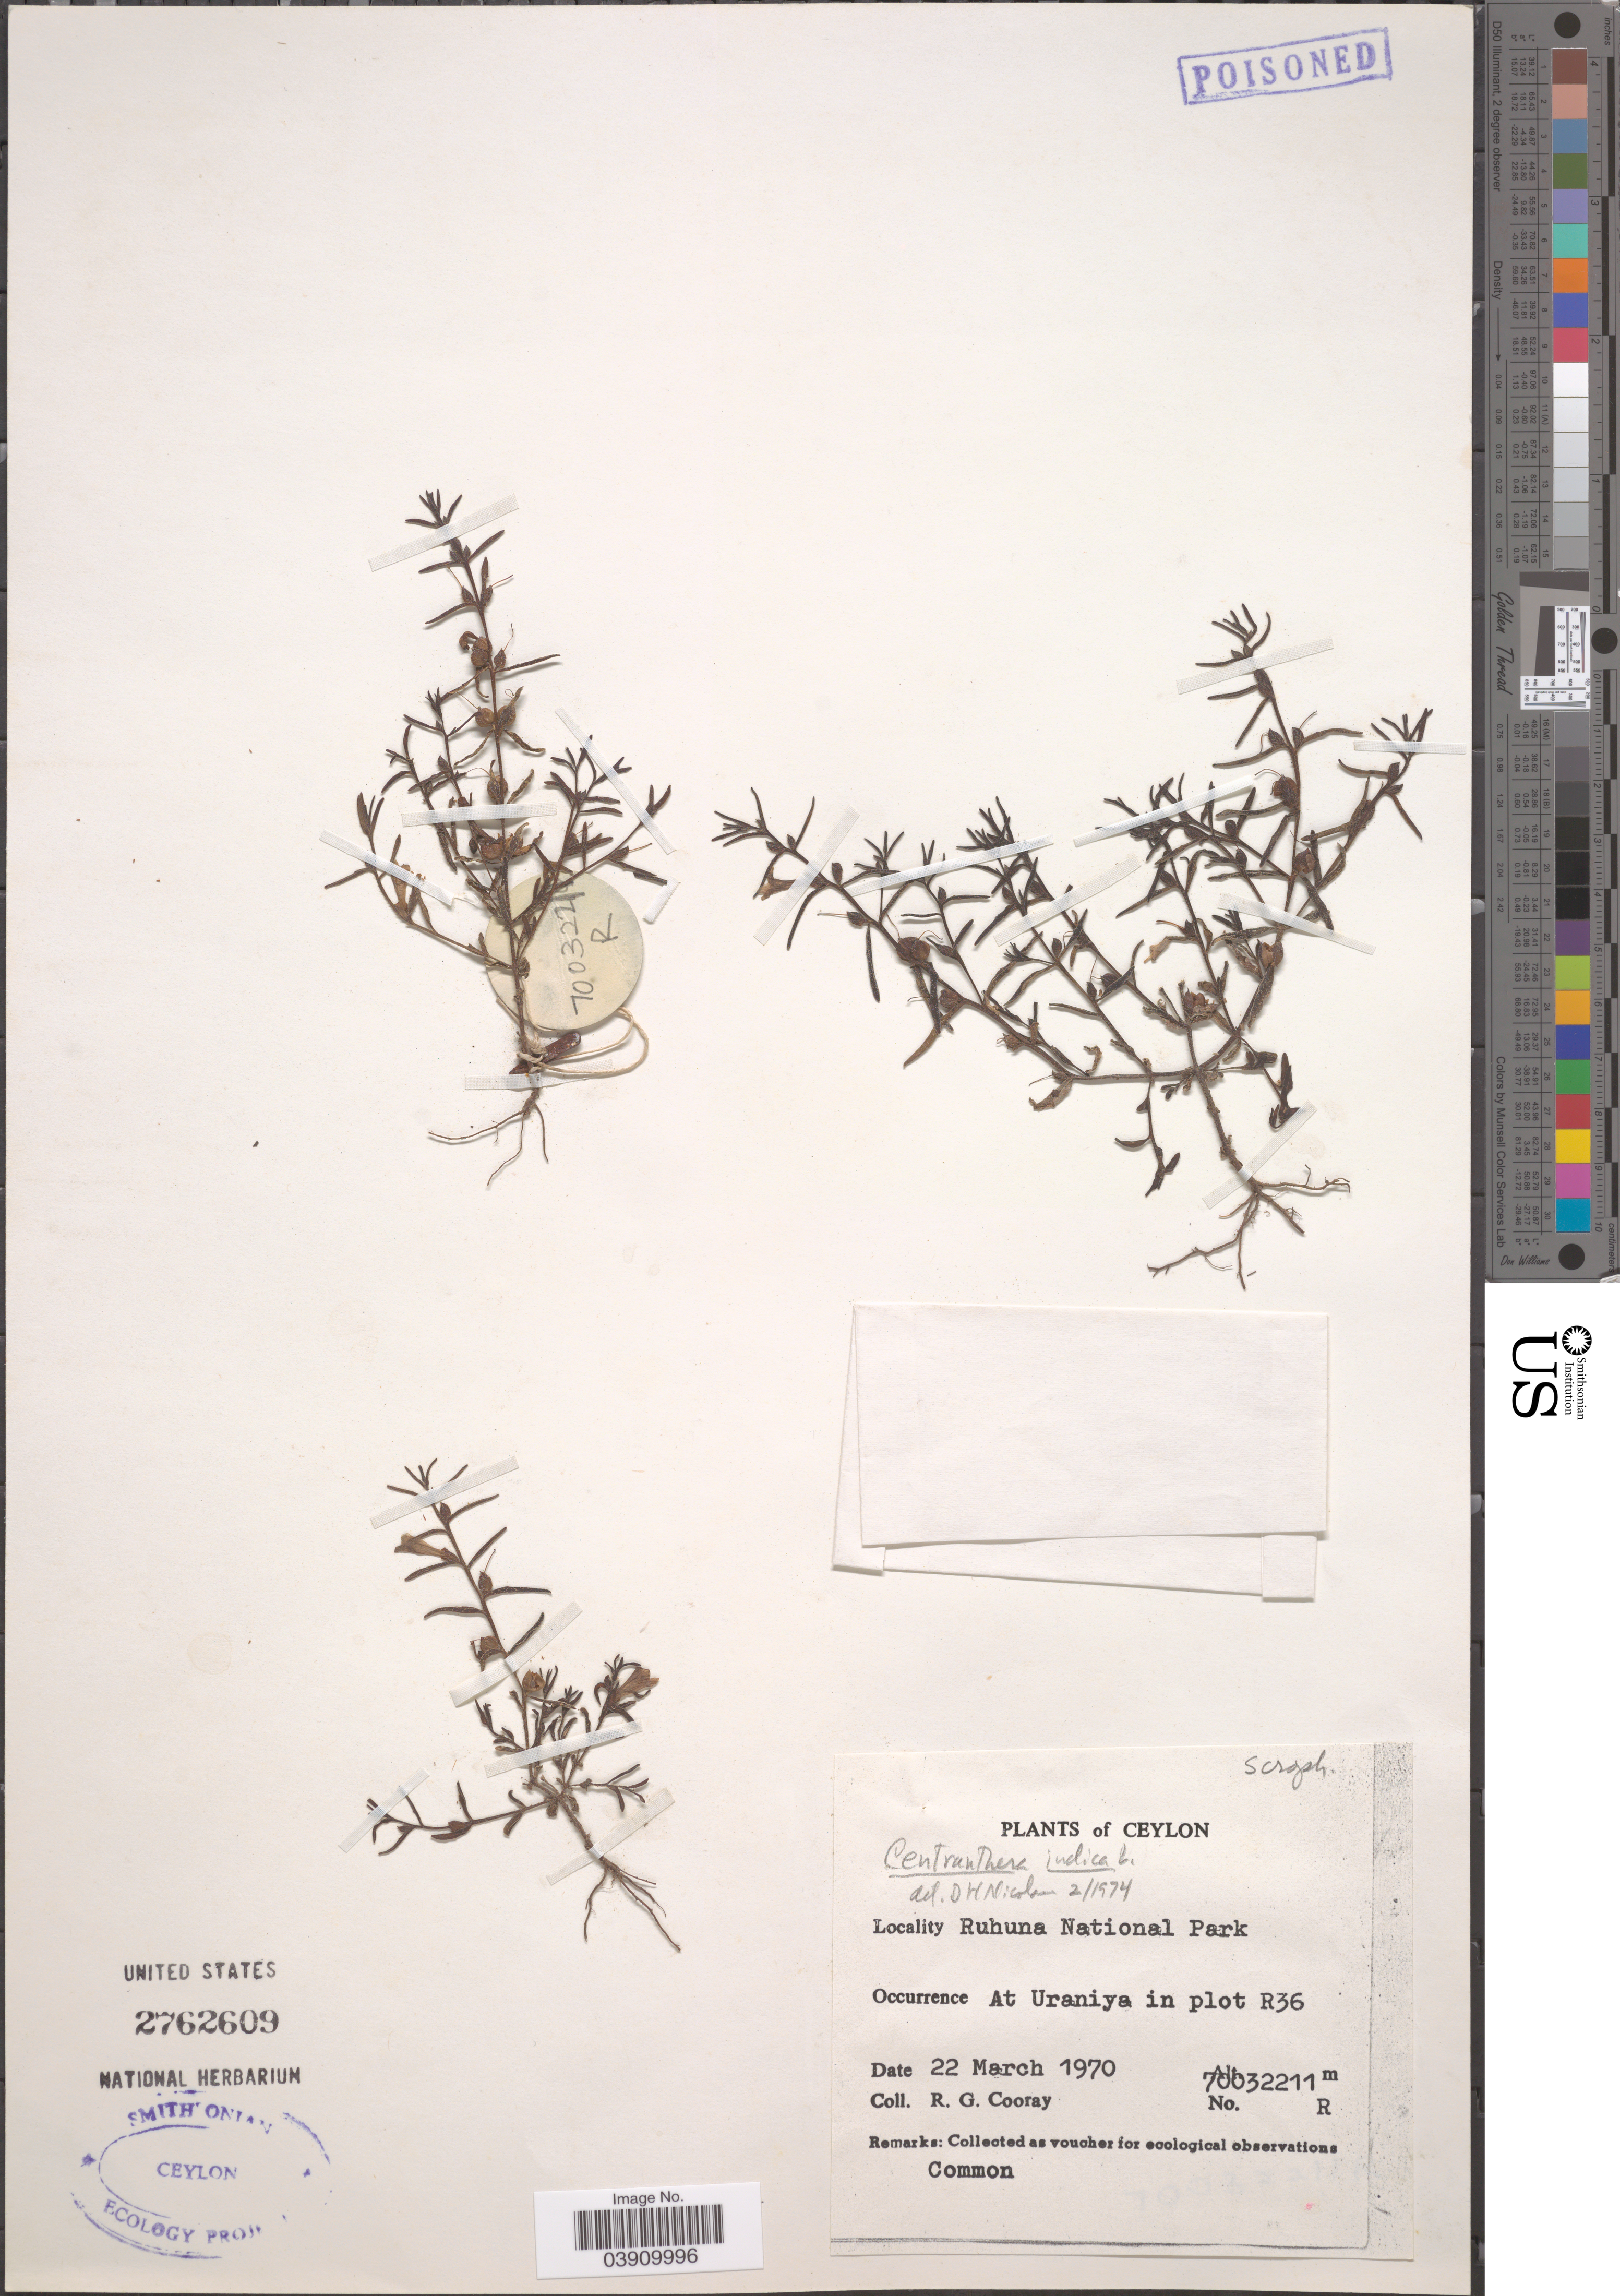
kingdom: Plantae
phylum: Tracheophyta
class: Magnoliopsida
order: Lamiales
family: Orobanchaceae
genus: Centranthera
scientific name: Centranthera indica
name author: (L.) Gamble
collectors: R. Cooray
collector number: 70032211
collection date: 1970-03-22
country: Sri Lanka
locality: Ceylon. Ruhuna National Park. At Uraniya in plot R36.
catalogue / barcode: US 2762609